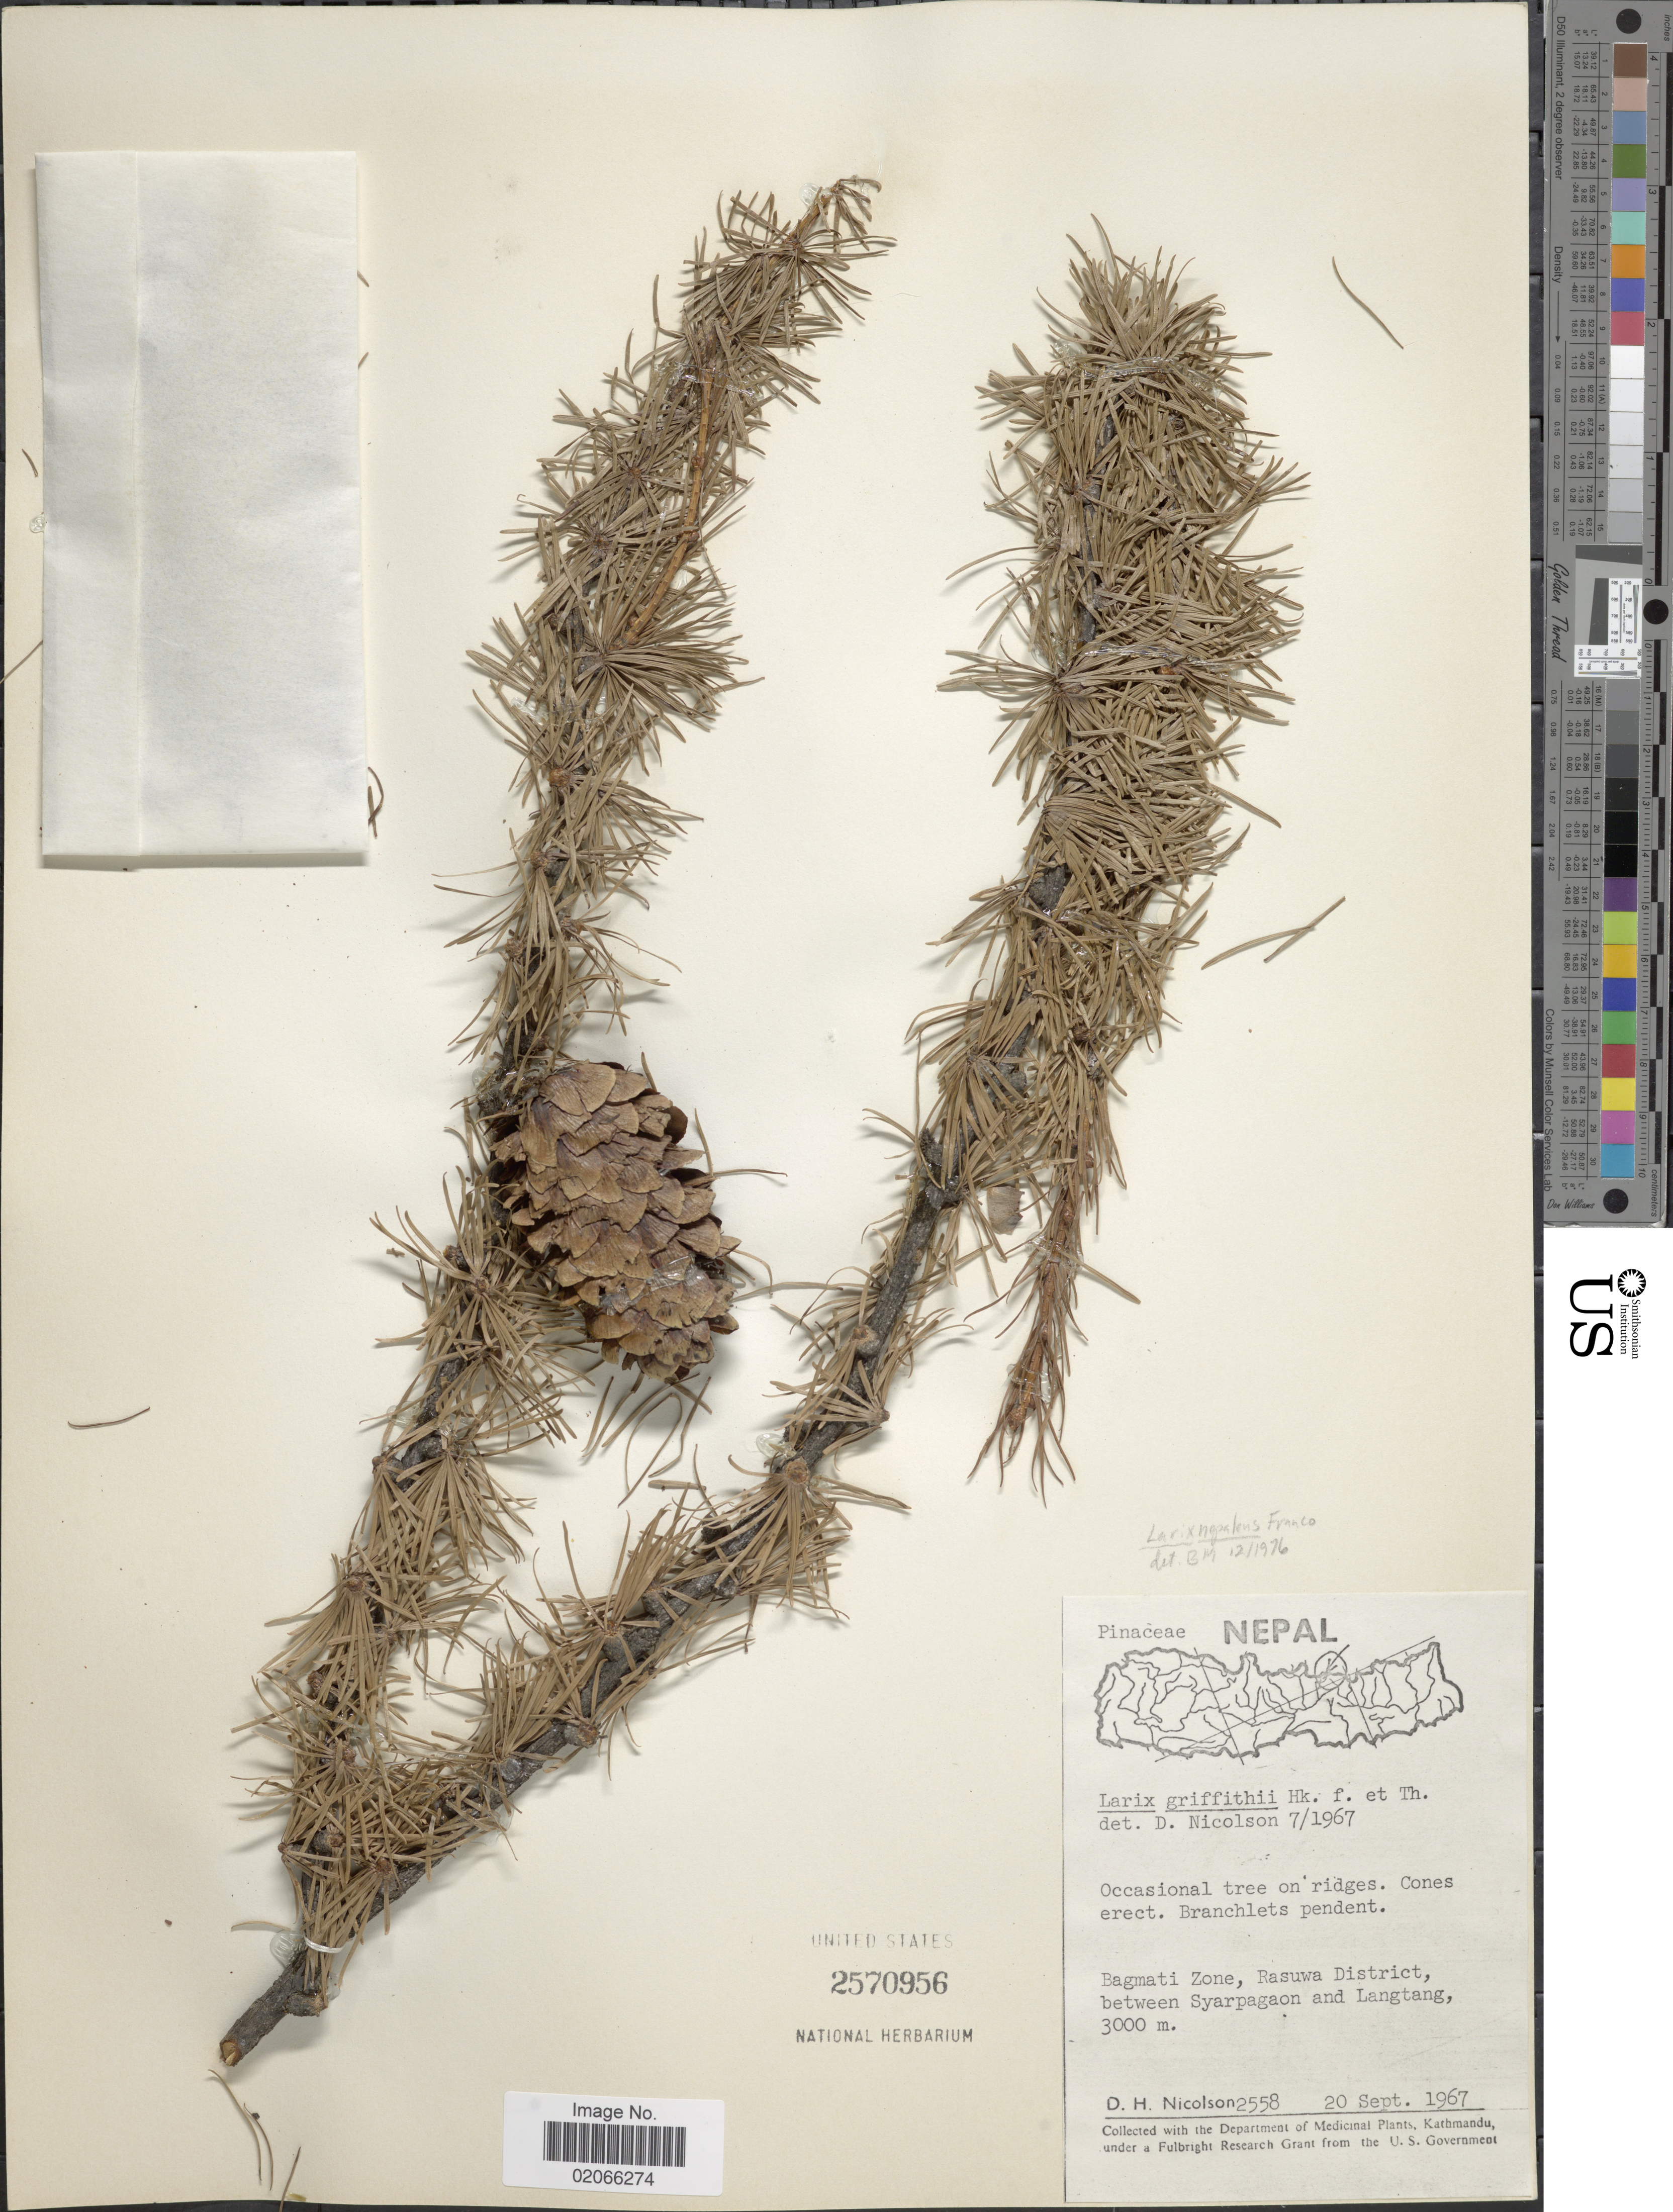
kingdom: Plantae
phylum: Tracheophyta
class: Pinopsida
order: Pinales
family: Pinaceae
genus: Larix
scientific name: Larix griffithii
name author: Hook. f.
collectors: D. H. Nicolson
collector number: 2558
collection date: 1967-09-20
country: Nepal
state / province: Bagmati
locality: Bagmati Zone, Rasuwa district, between Syarpagaon and Langtang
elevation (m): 3000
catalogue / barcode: US 2570956